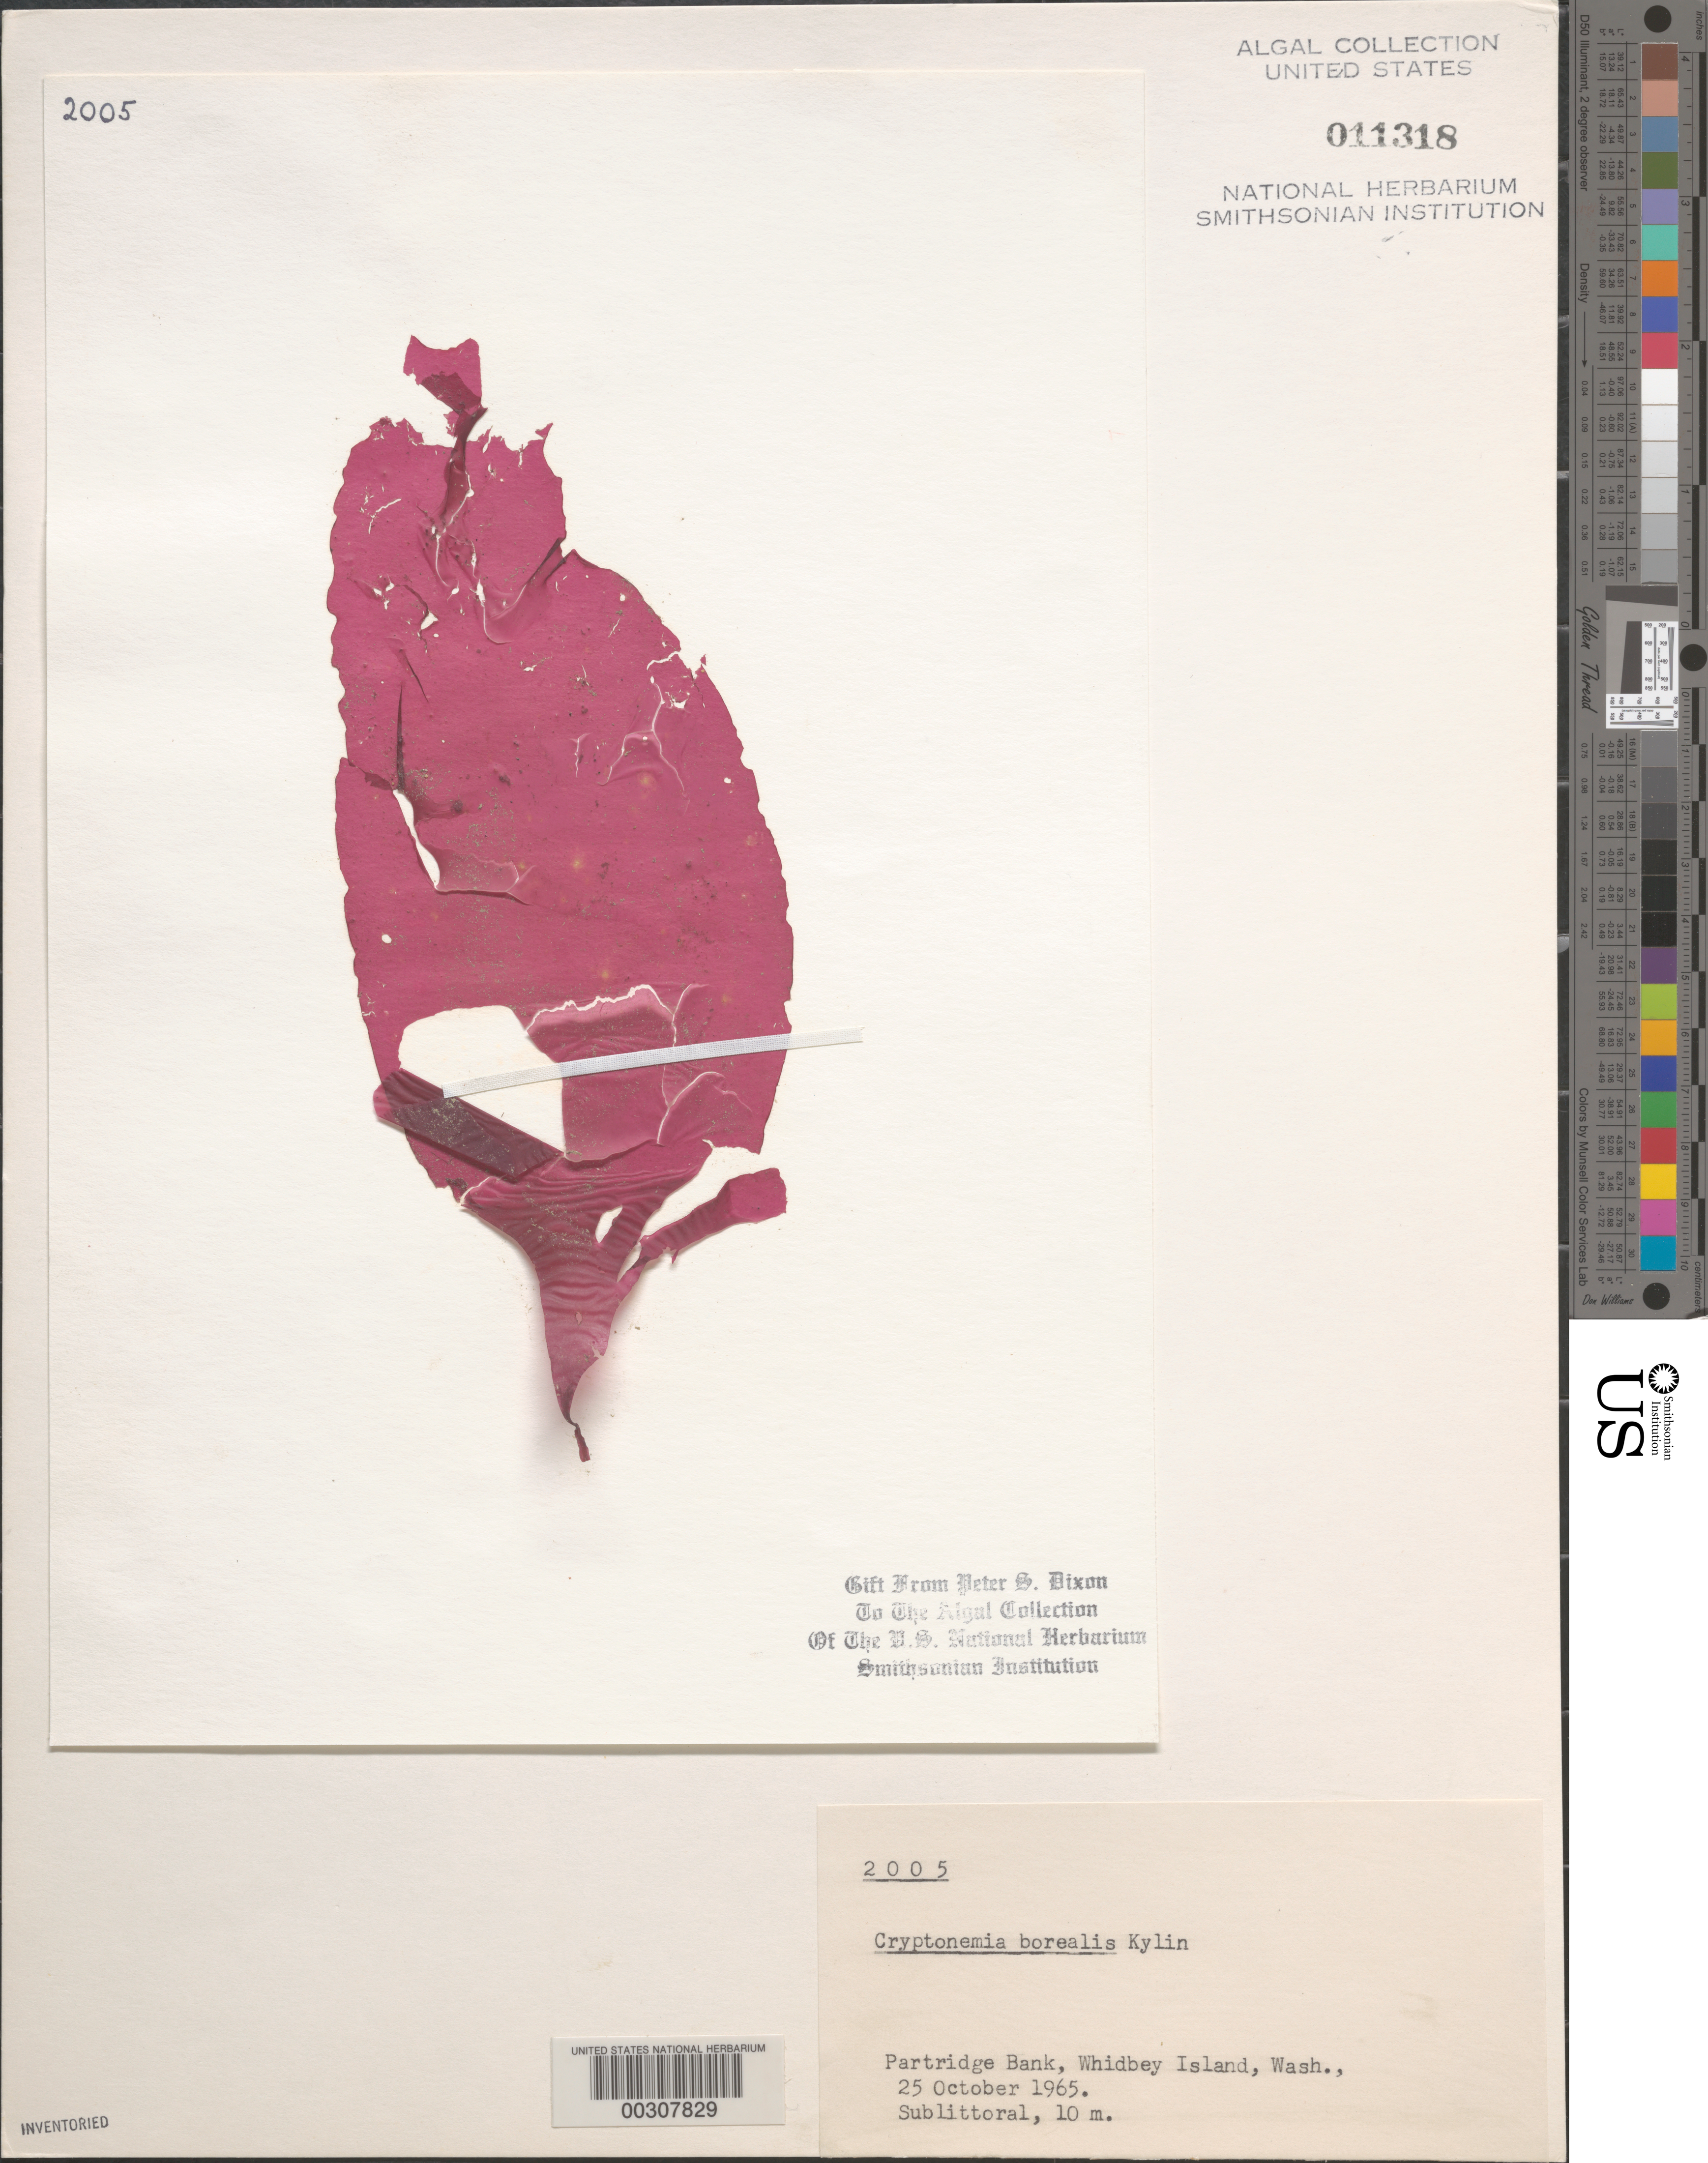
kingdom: Plantae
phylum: Rhodophyta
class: Florideophyceae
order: Halymeniales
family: Halymeniaceae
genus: Cryptonemia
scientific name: Cryptonemia borealis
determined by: Dixon, P. S.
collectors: P. S. Dixon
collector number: PSD 2005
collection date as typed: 25 Oct 1965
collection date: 1965-10-25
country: United States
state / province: Washington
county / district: Island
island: Whidbey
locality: Partridge Bank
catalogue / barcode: US 11318